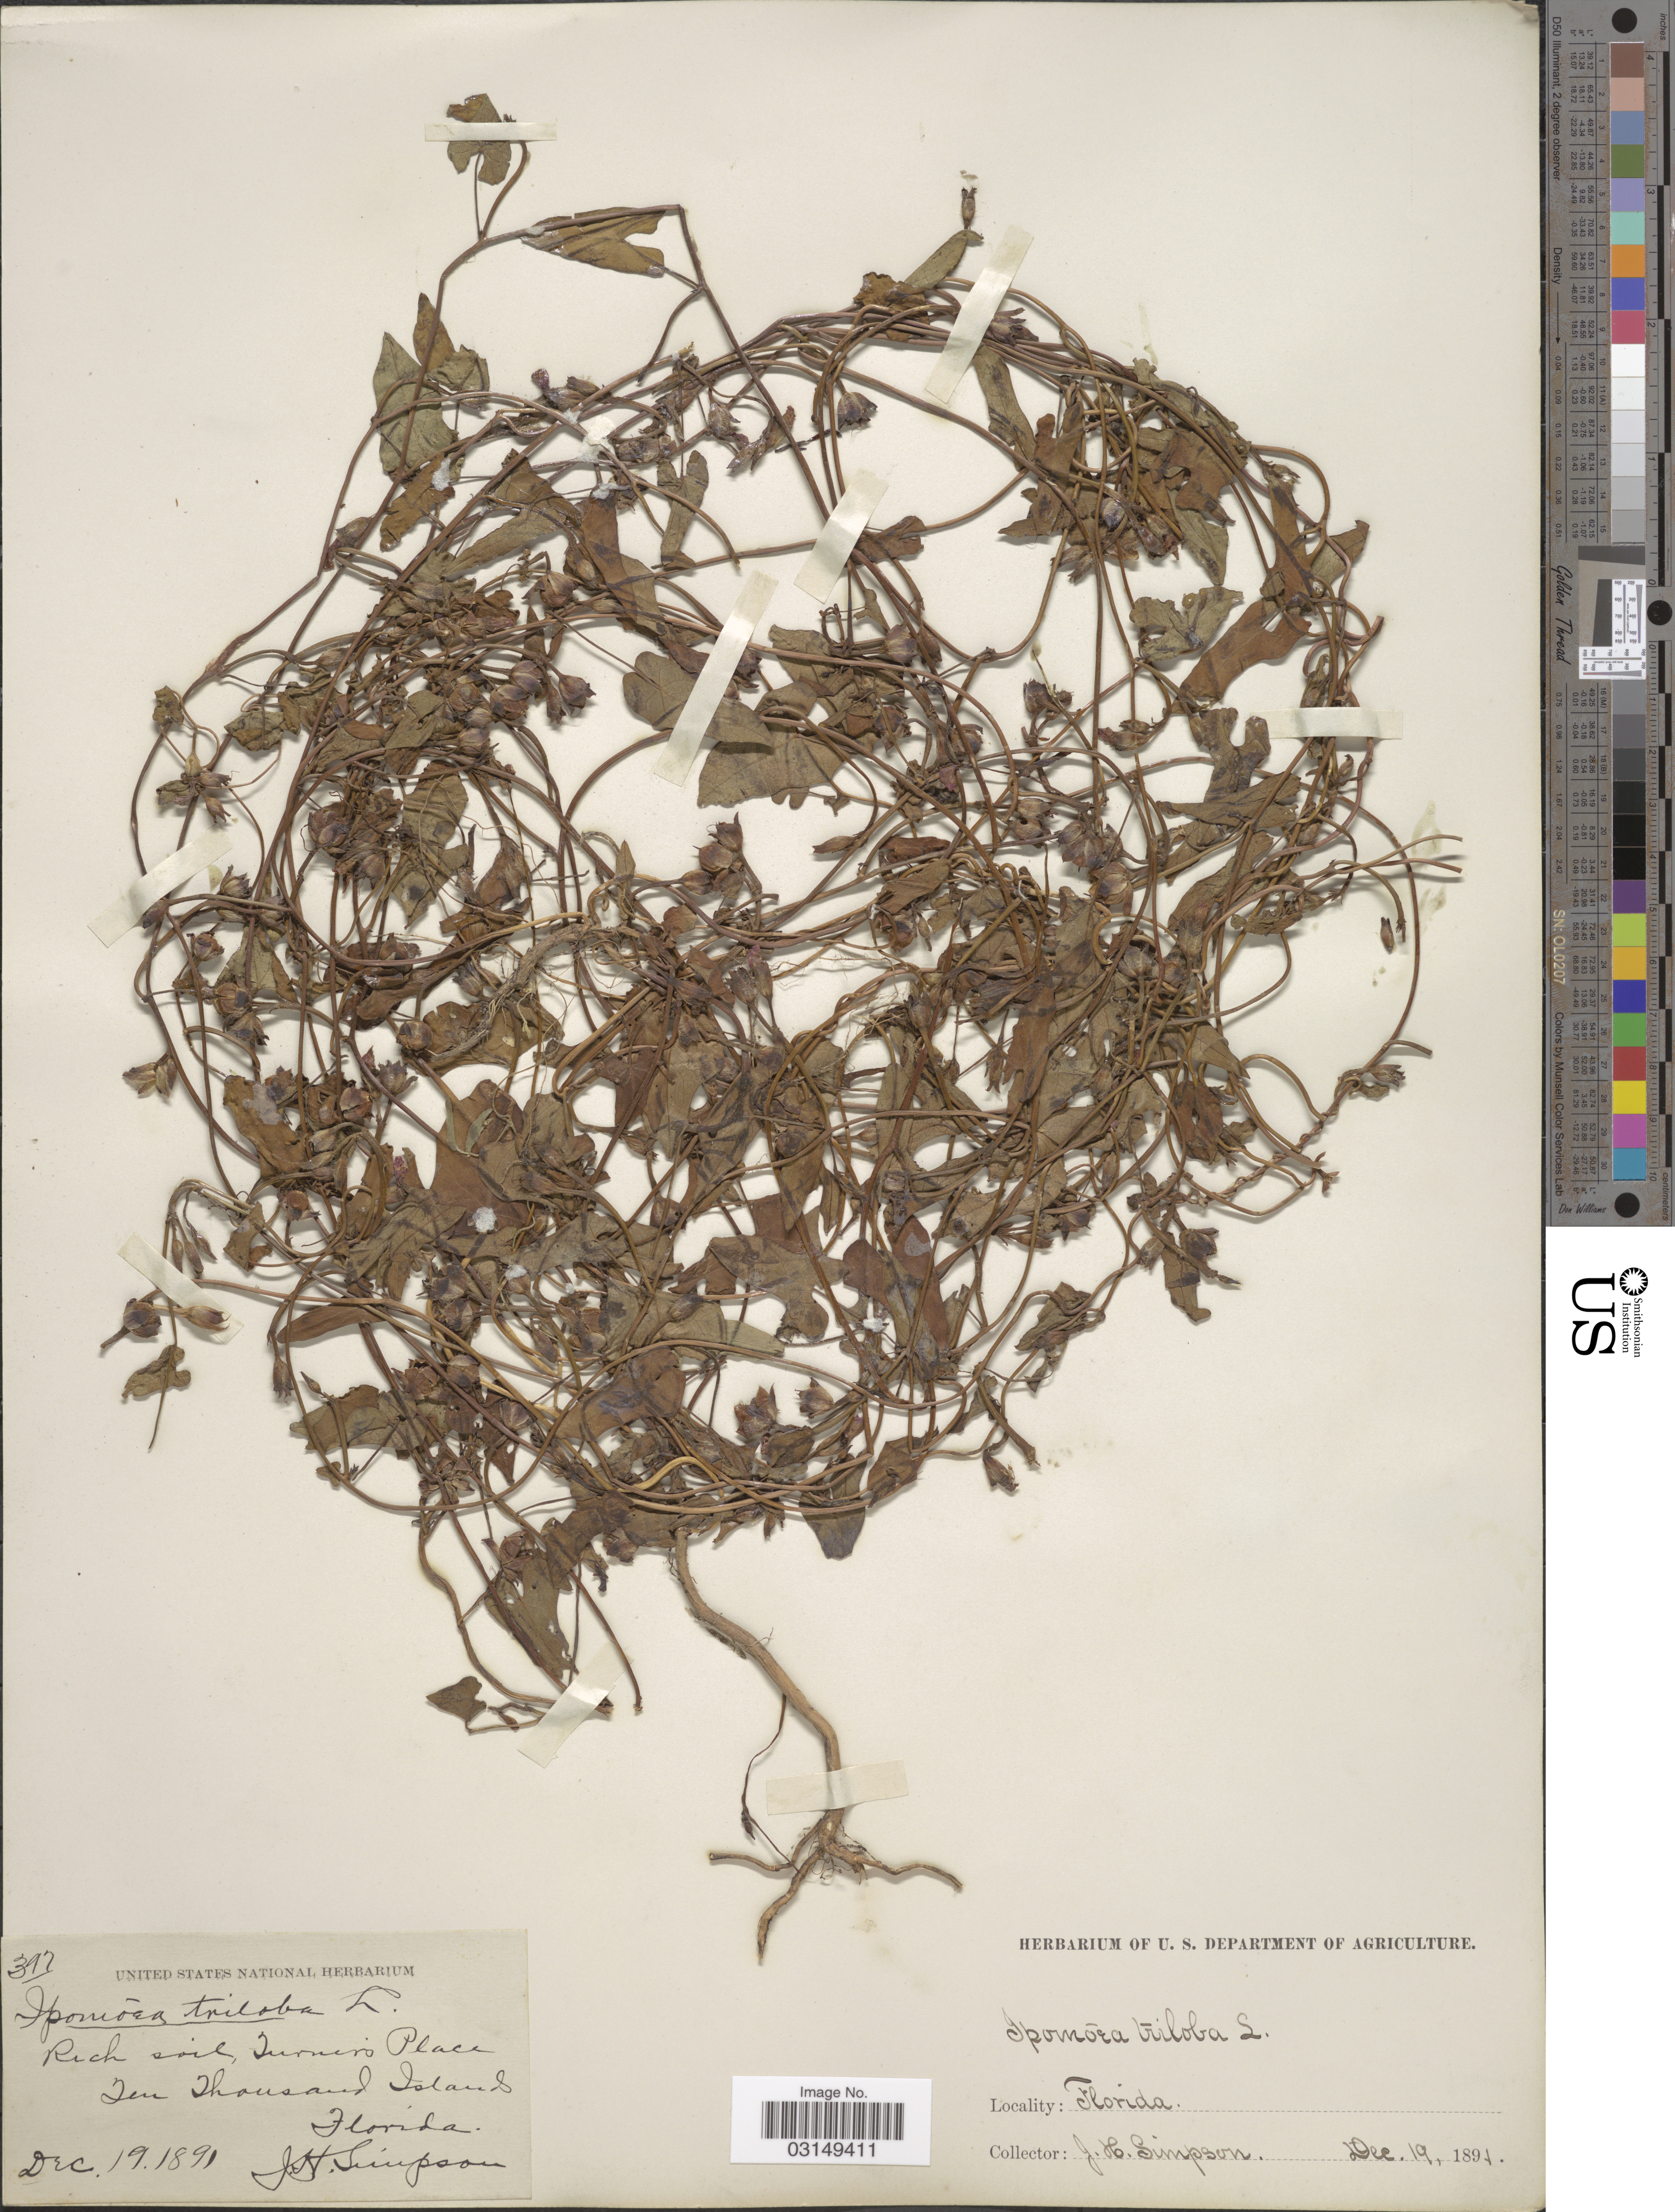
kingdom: Plantae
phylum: Tracheophyta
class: Magnoliopsida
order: Solanales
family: Convolvulaceae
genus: Ipomoea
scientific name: Ipomoea triloba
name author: L.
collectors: J. H. Simpson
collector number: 397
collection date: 1891-12-19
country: United States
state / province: Florida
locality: Turner's Place, Ten Thousand Islands.